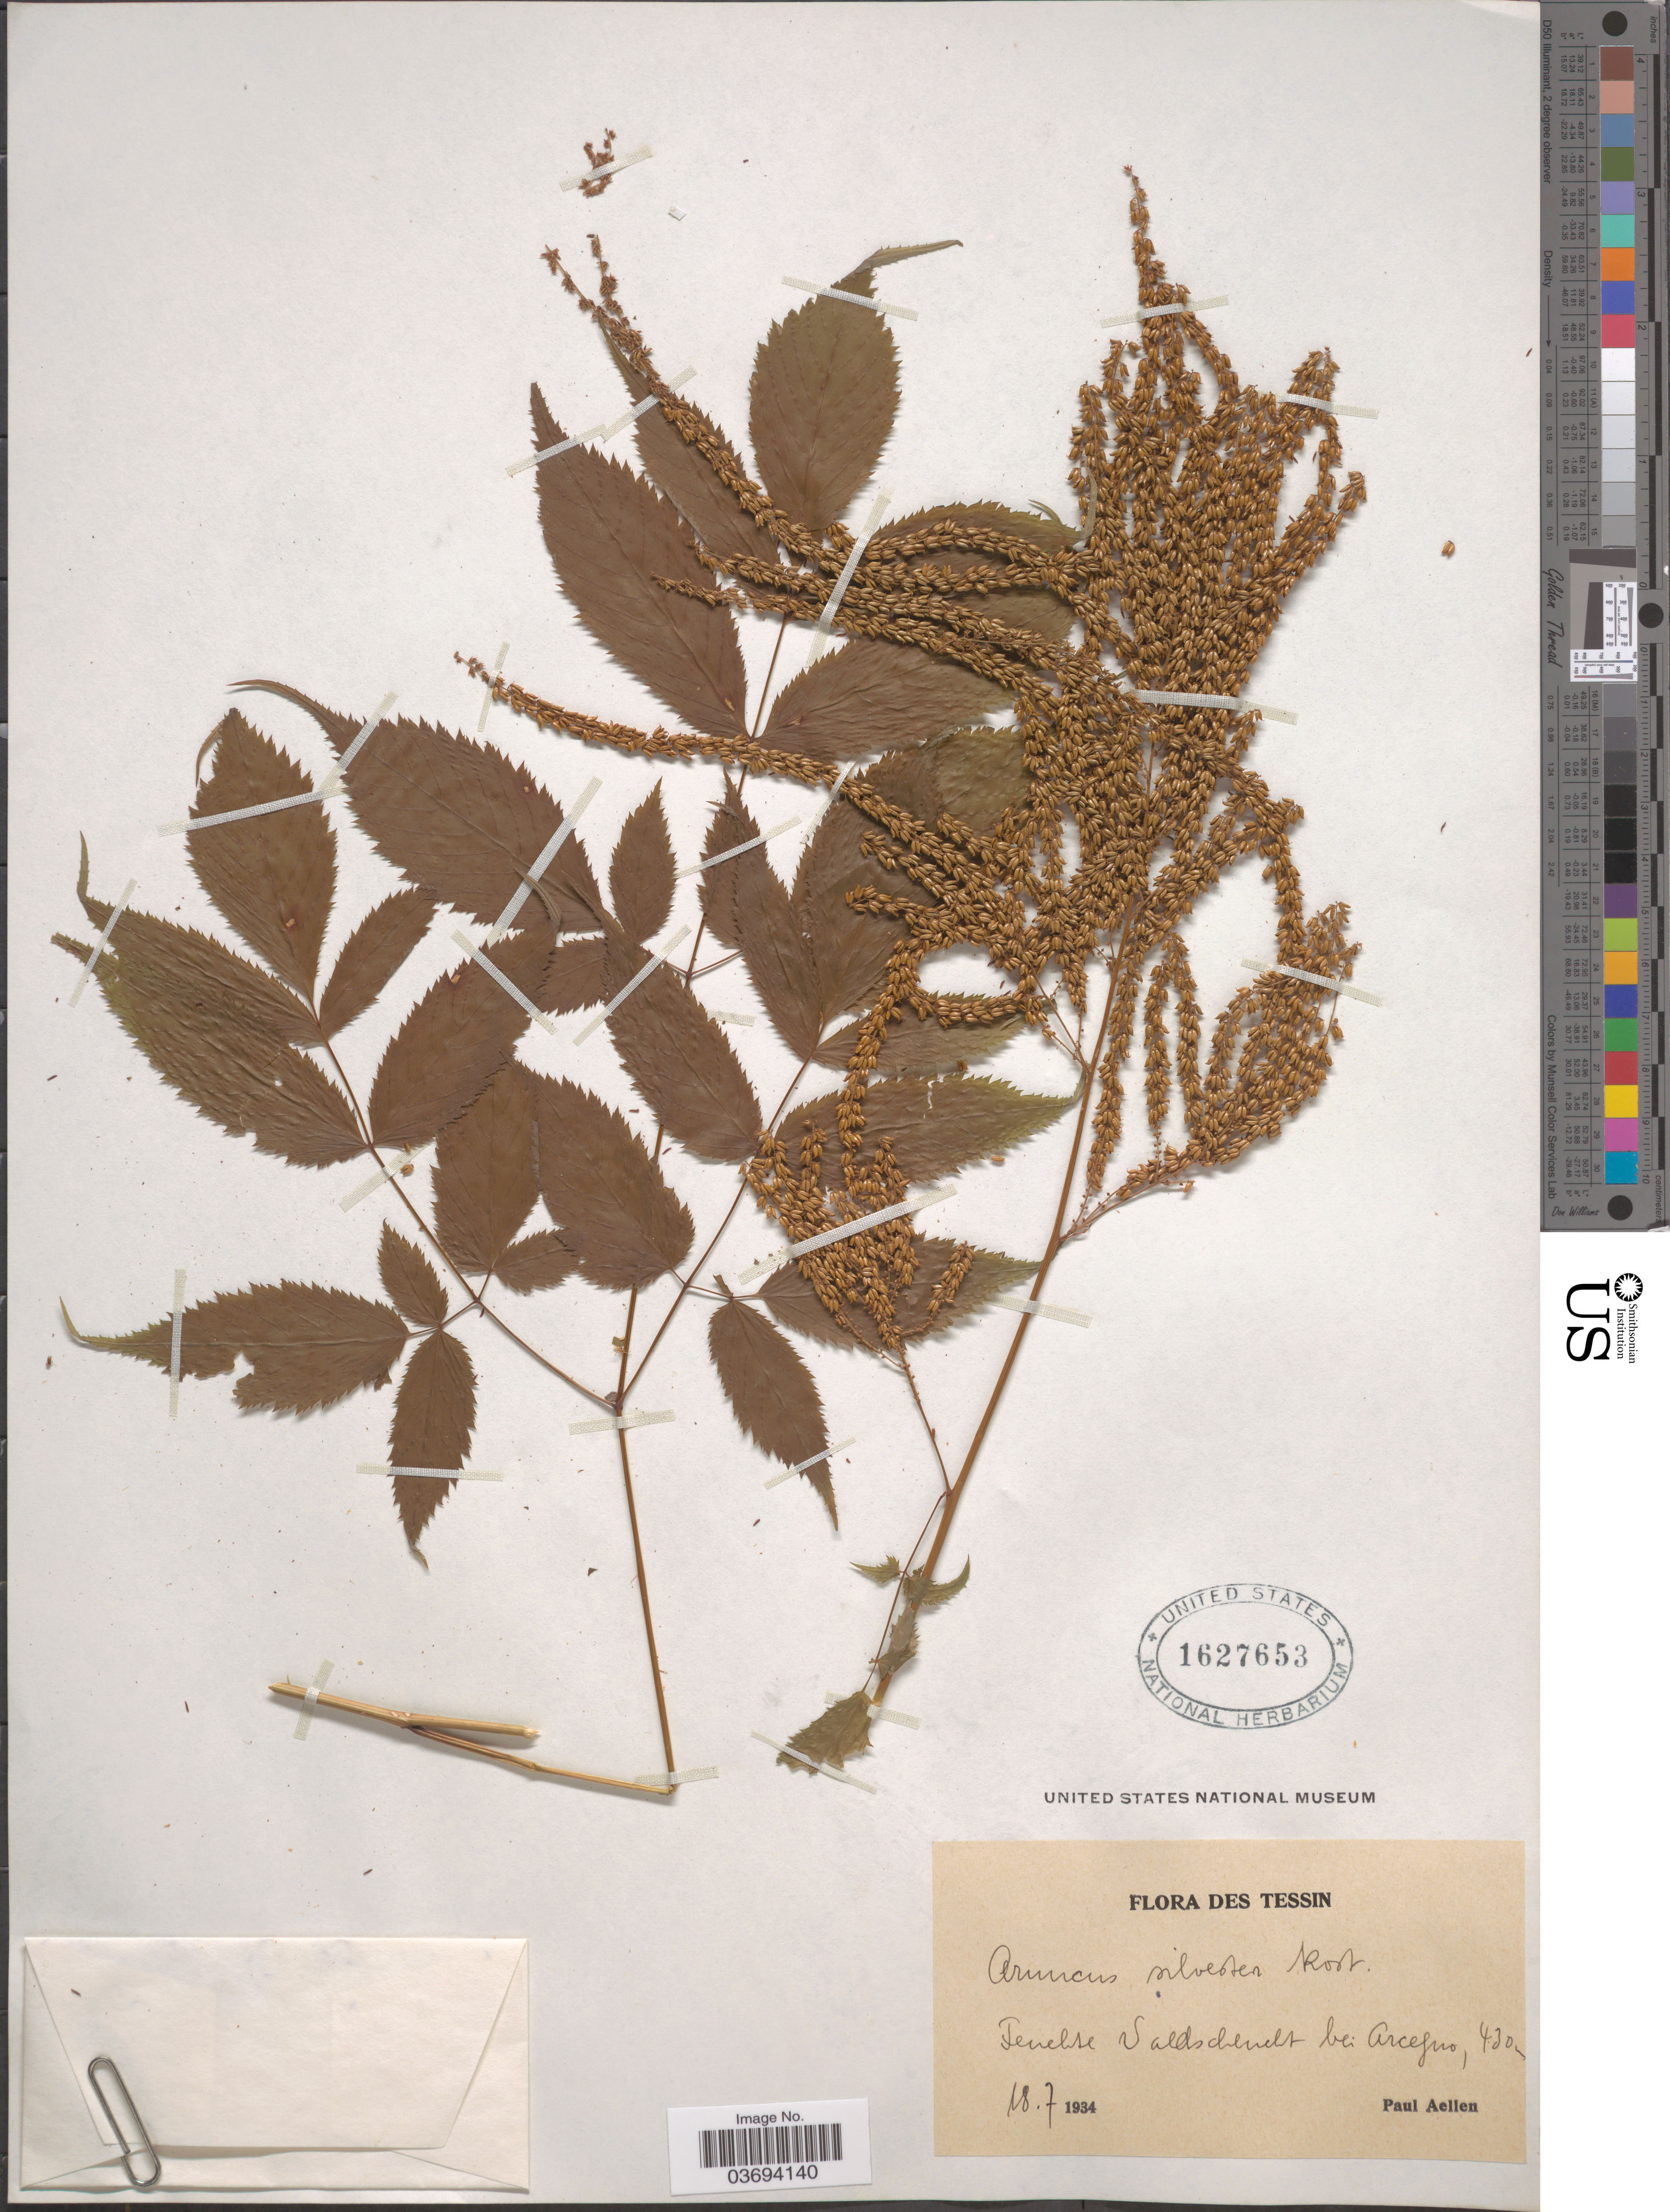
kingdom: Plantae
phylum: Tracheophyta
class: Magnoliopsida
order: Rosales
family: Rosaceae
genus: Aruncus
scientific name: Aruncus sylvester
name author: Kostel. ex Maxim.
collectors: P. Aellen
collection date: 1934-07-18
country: Switzerland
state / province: Ticino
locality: Tessin. Tenehse Valdscheucht bei Arcegno.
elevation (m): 430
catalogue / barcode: US 1627653